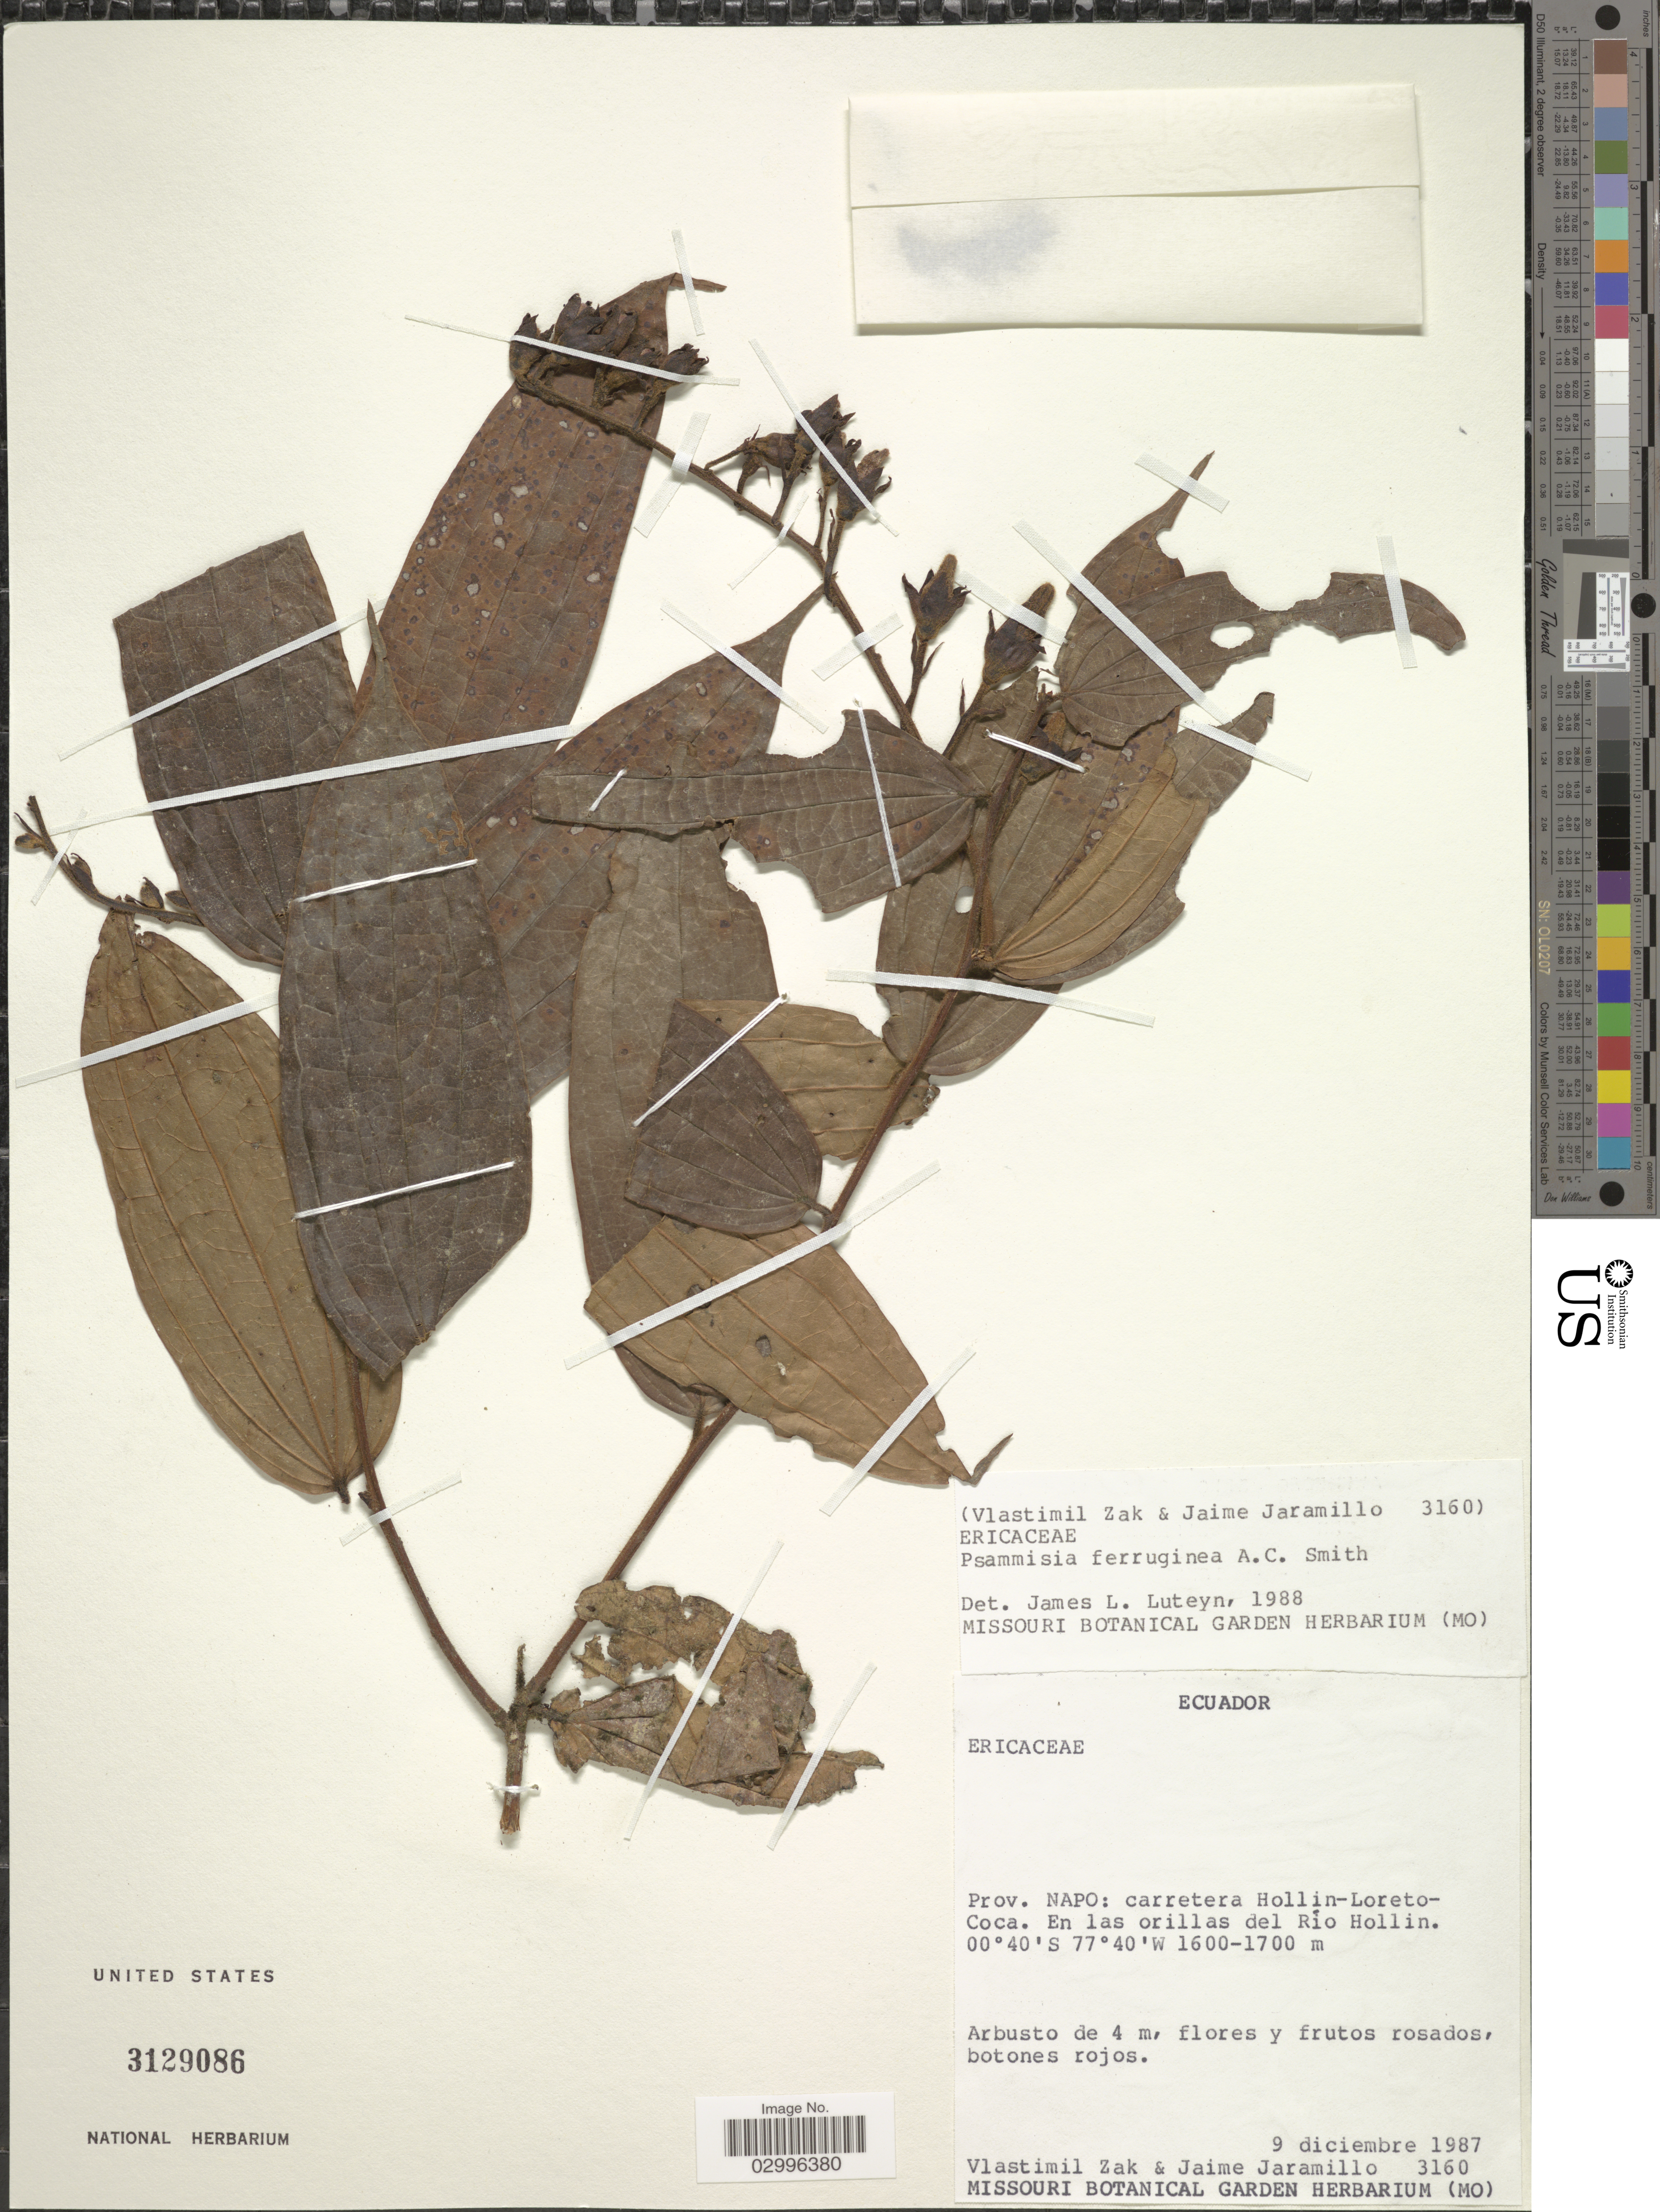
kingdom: Plantae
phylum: Tracheophyta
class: Magnoliopsida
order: Ericales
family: Ericaceae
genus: Psammisia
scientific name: Psammisia ferruginea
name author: A.C. Sm.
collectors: V. Zak & J. Jaramillo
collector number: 3160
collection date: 1987-12-09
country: Ecuador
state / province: Napo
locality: Carretera Hollin-Loreto-Coca. En las orillas del Río Hollin.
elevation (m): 1600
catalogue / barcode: US 3129086